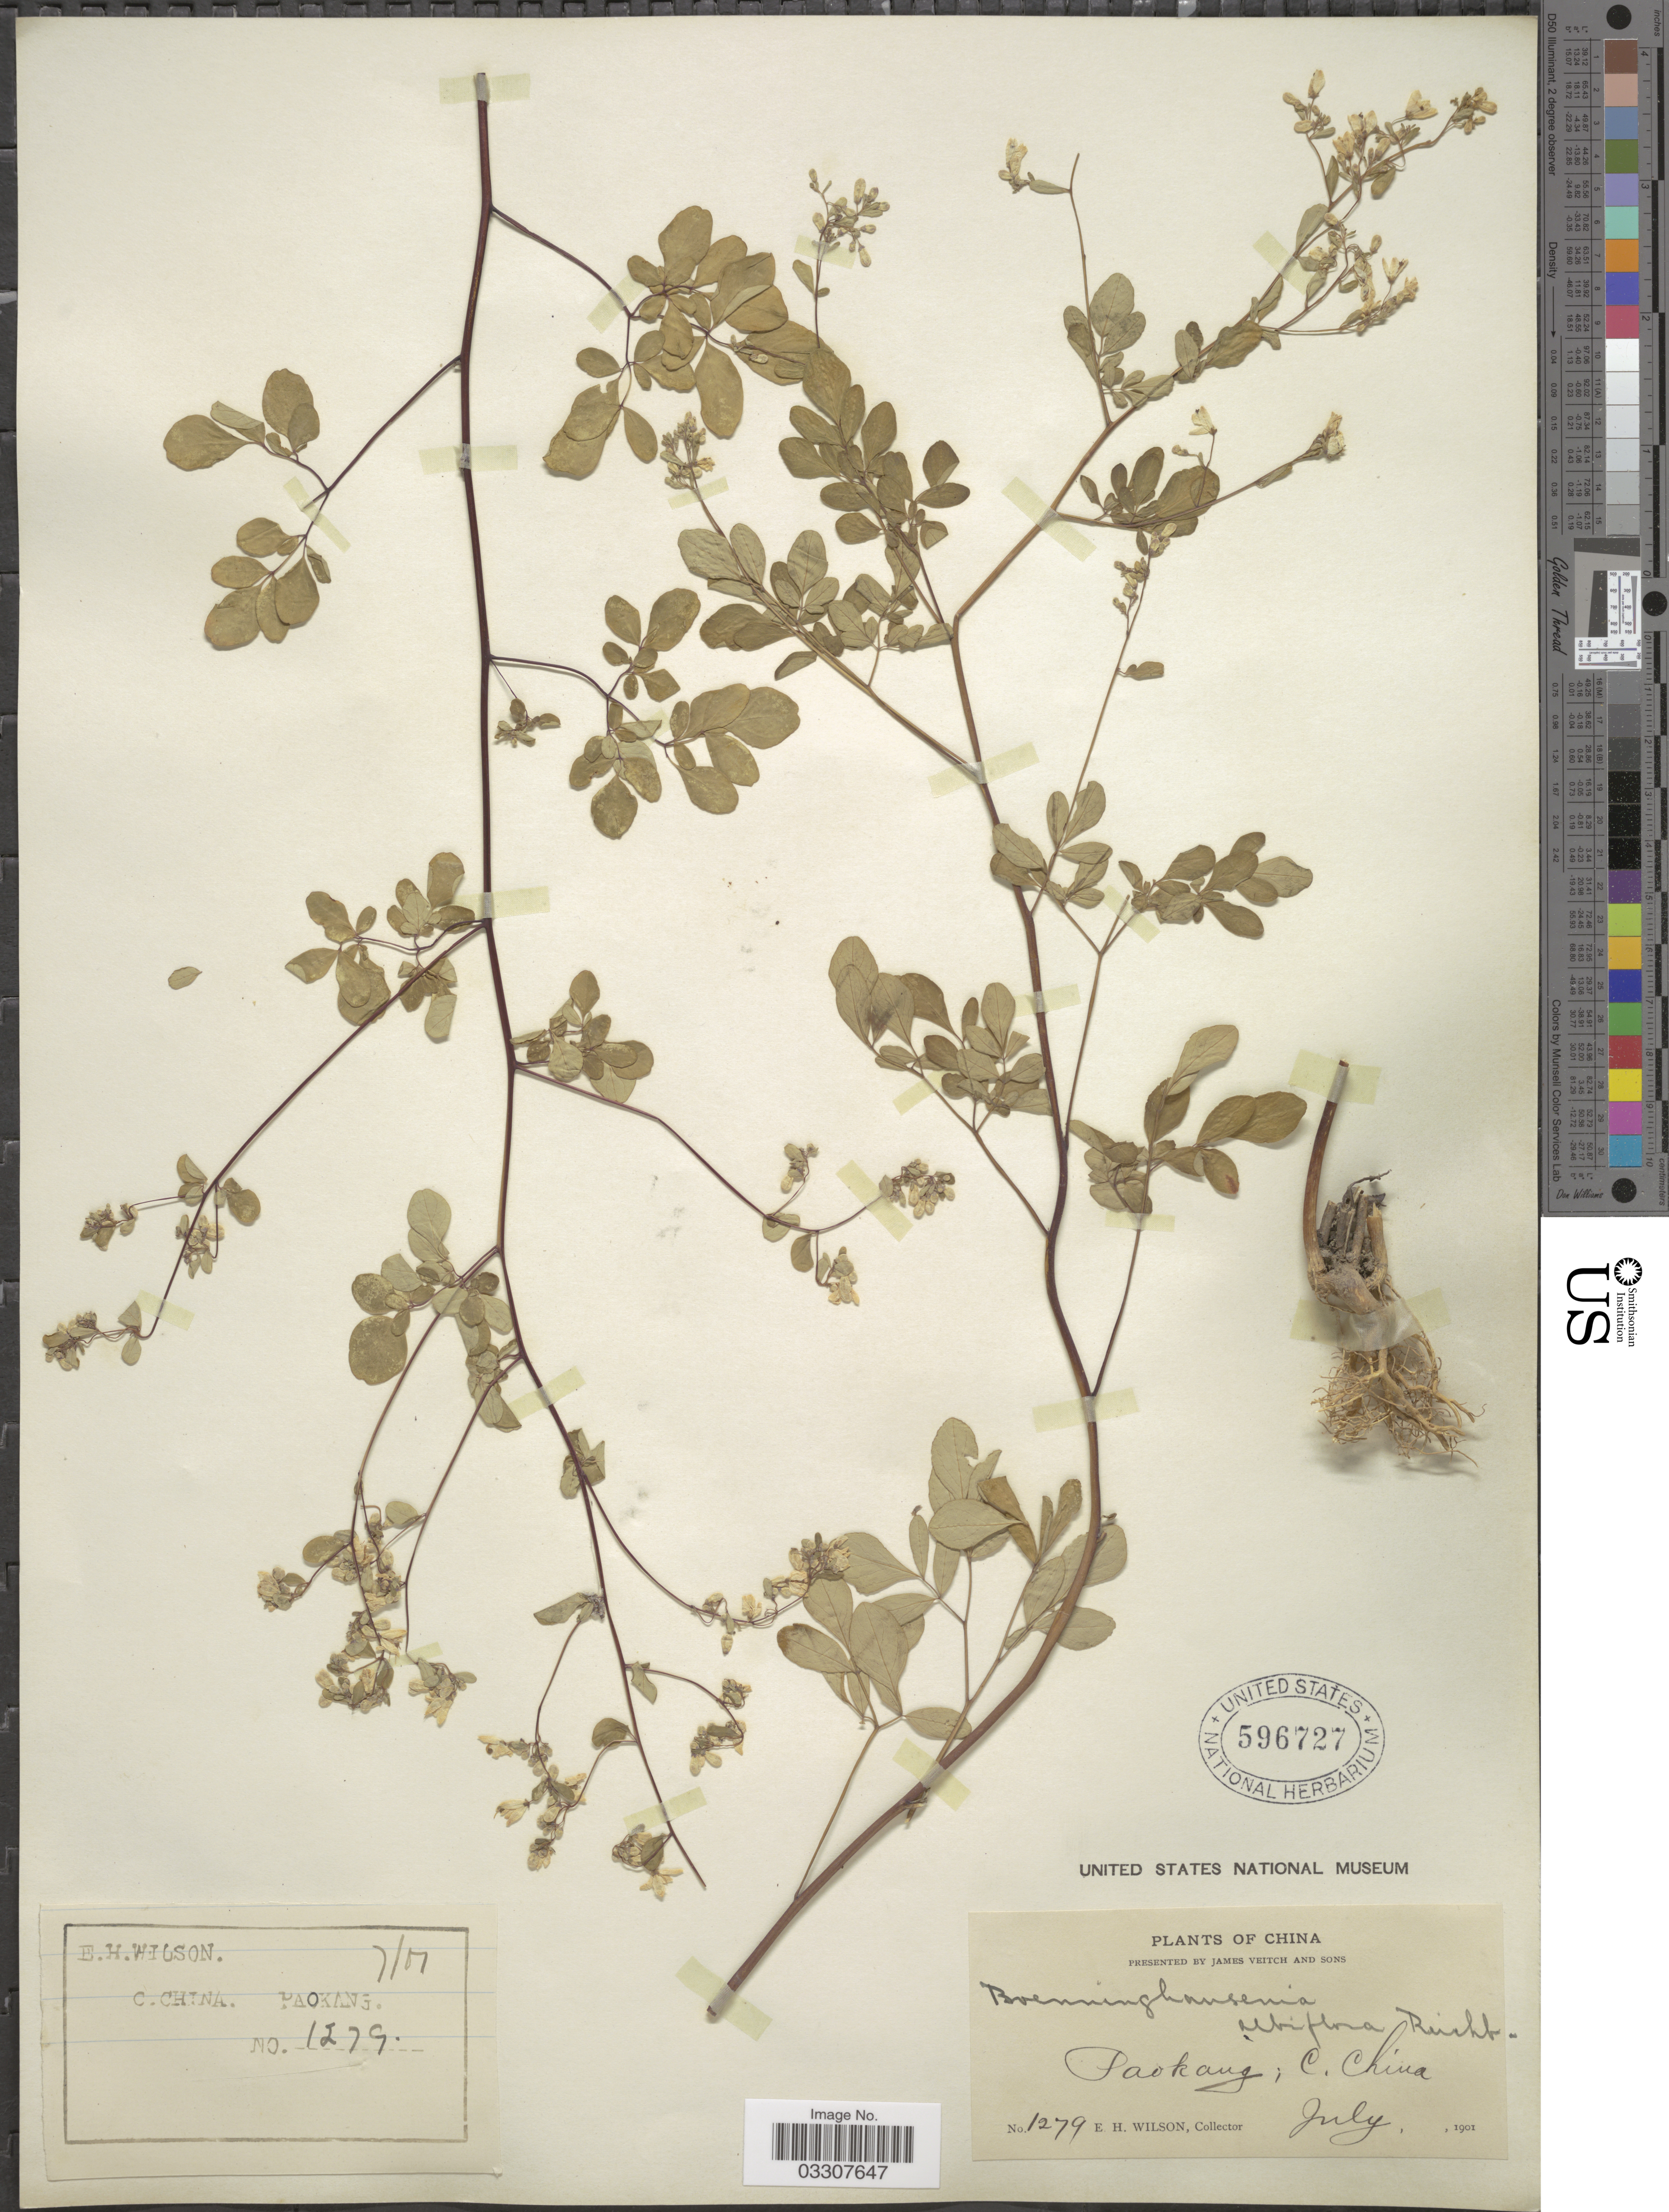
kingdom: Plantae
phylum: Tracheophyta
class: Magnoliopsida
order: Sapindales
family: Rutaceae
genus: Boenninghausenia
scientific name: Boenninghausenia albiflora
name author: (Hook.) Meisn.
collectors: E. Wilson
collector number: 1279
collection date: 1901-07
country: China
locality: C. China. Paokang.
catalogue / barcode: US 596727